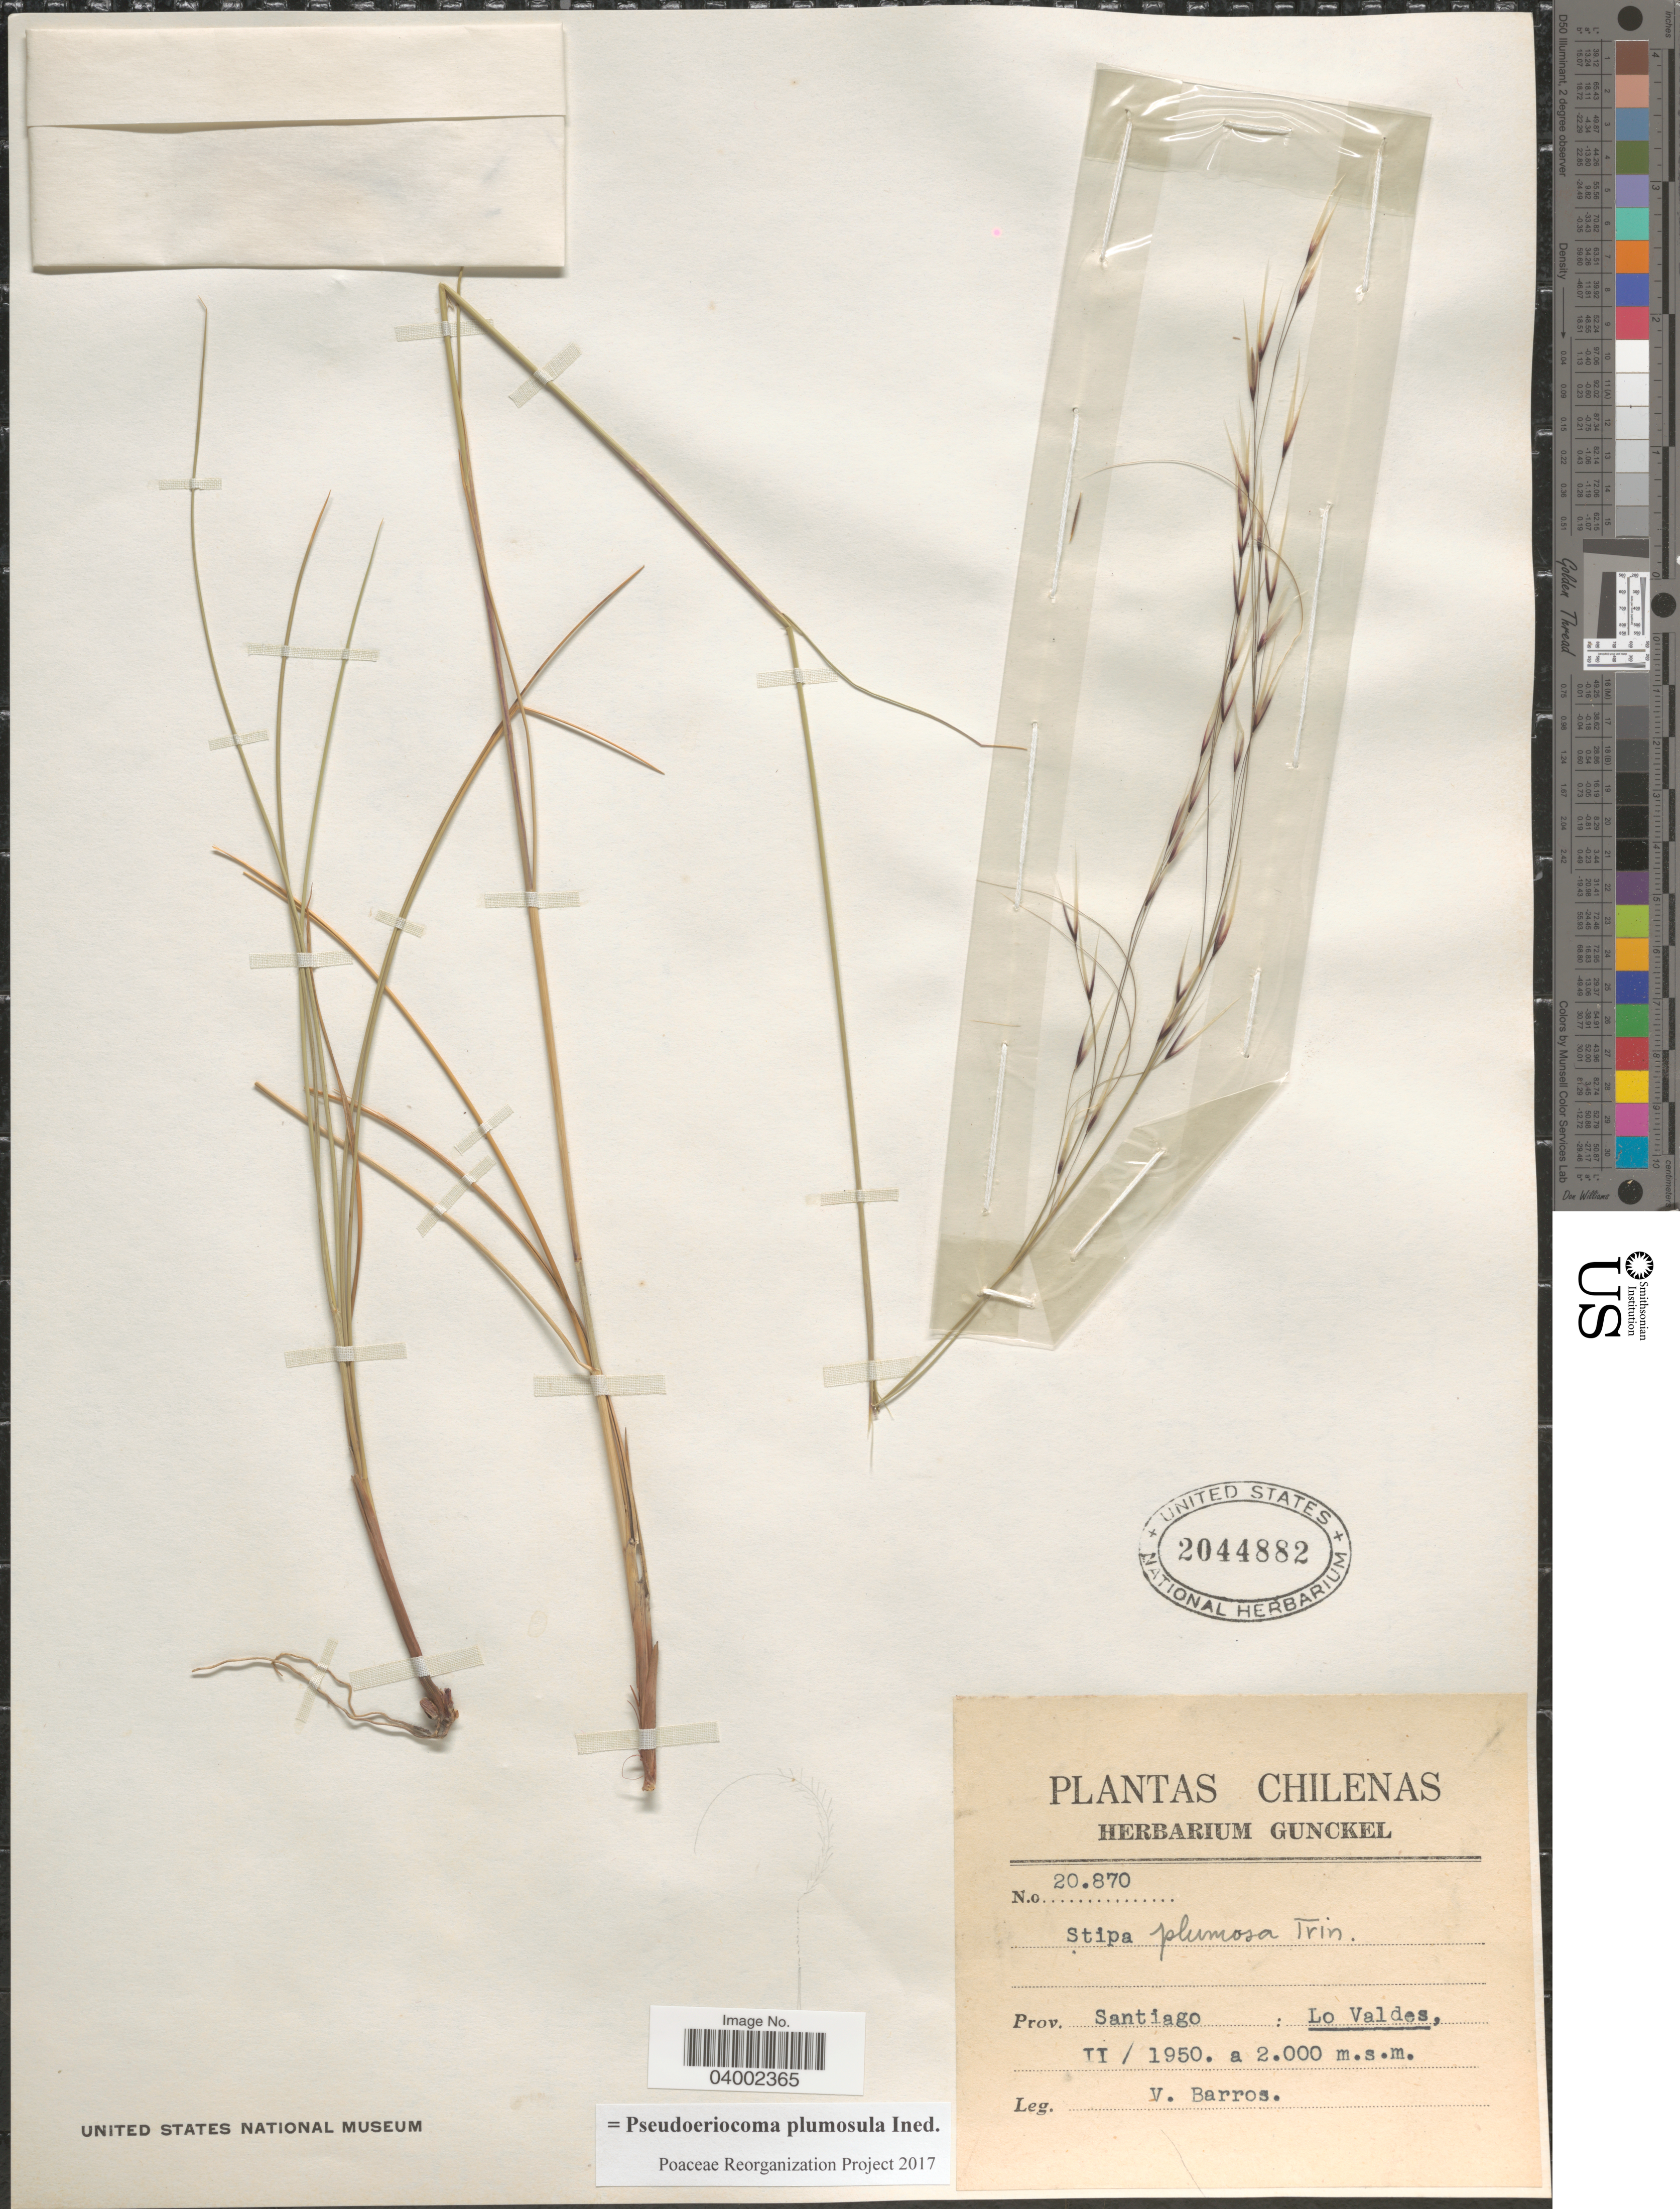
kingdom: Plantae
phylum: Tracheophyta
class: Liliopsida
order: Poales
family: Poaceae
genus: Pseudoeriocoma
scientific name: Pseudoeriocoma plumosula ined.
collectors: V. Barros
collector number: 20870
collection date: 1950-02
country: Chile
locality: Prov. Santiago: Lo Valdes.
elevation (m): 2000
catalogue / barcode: US 2044882